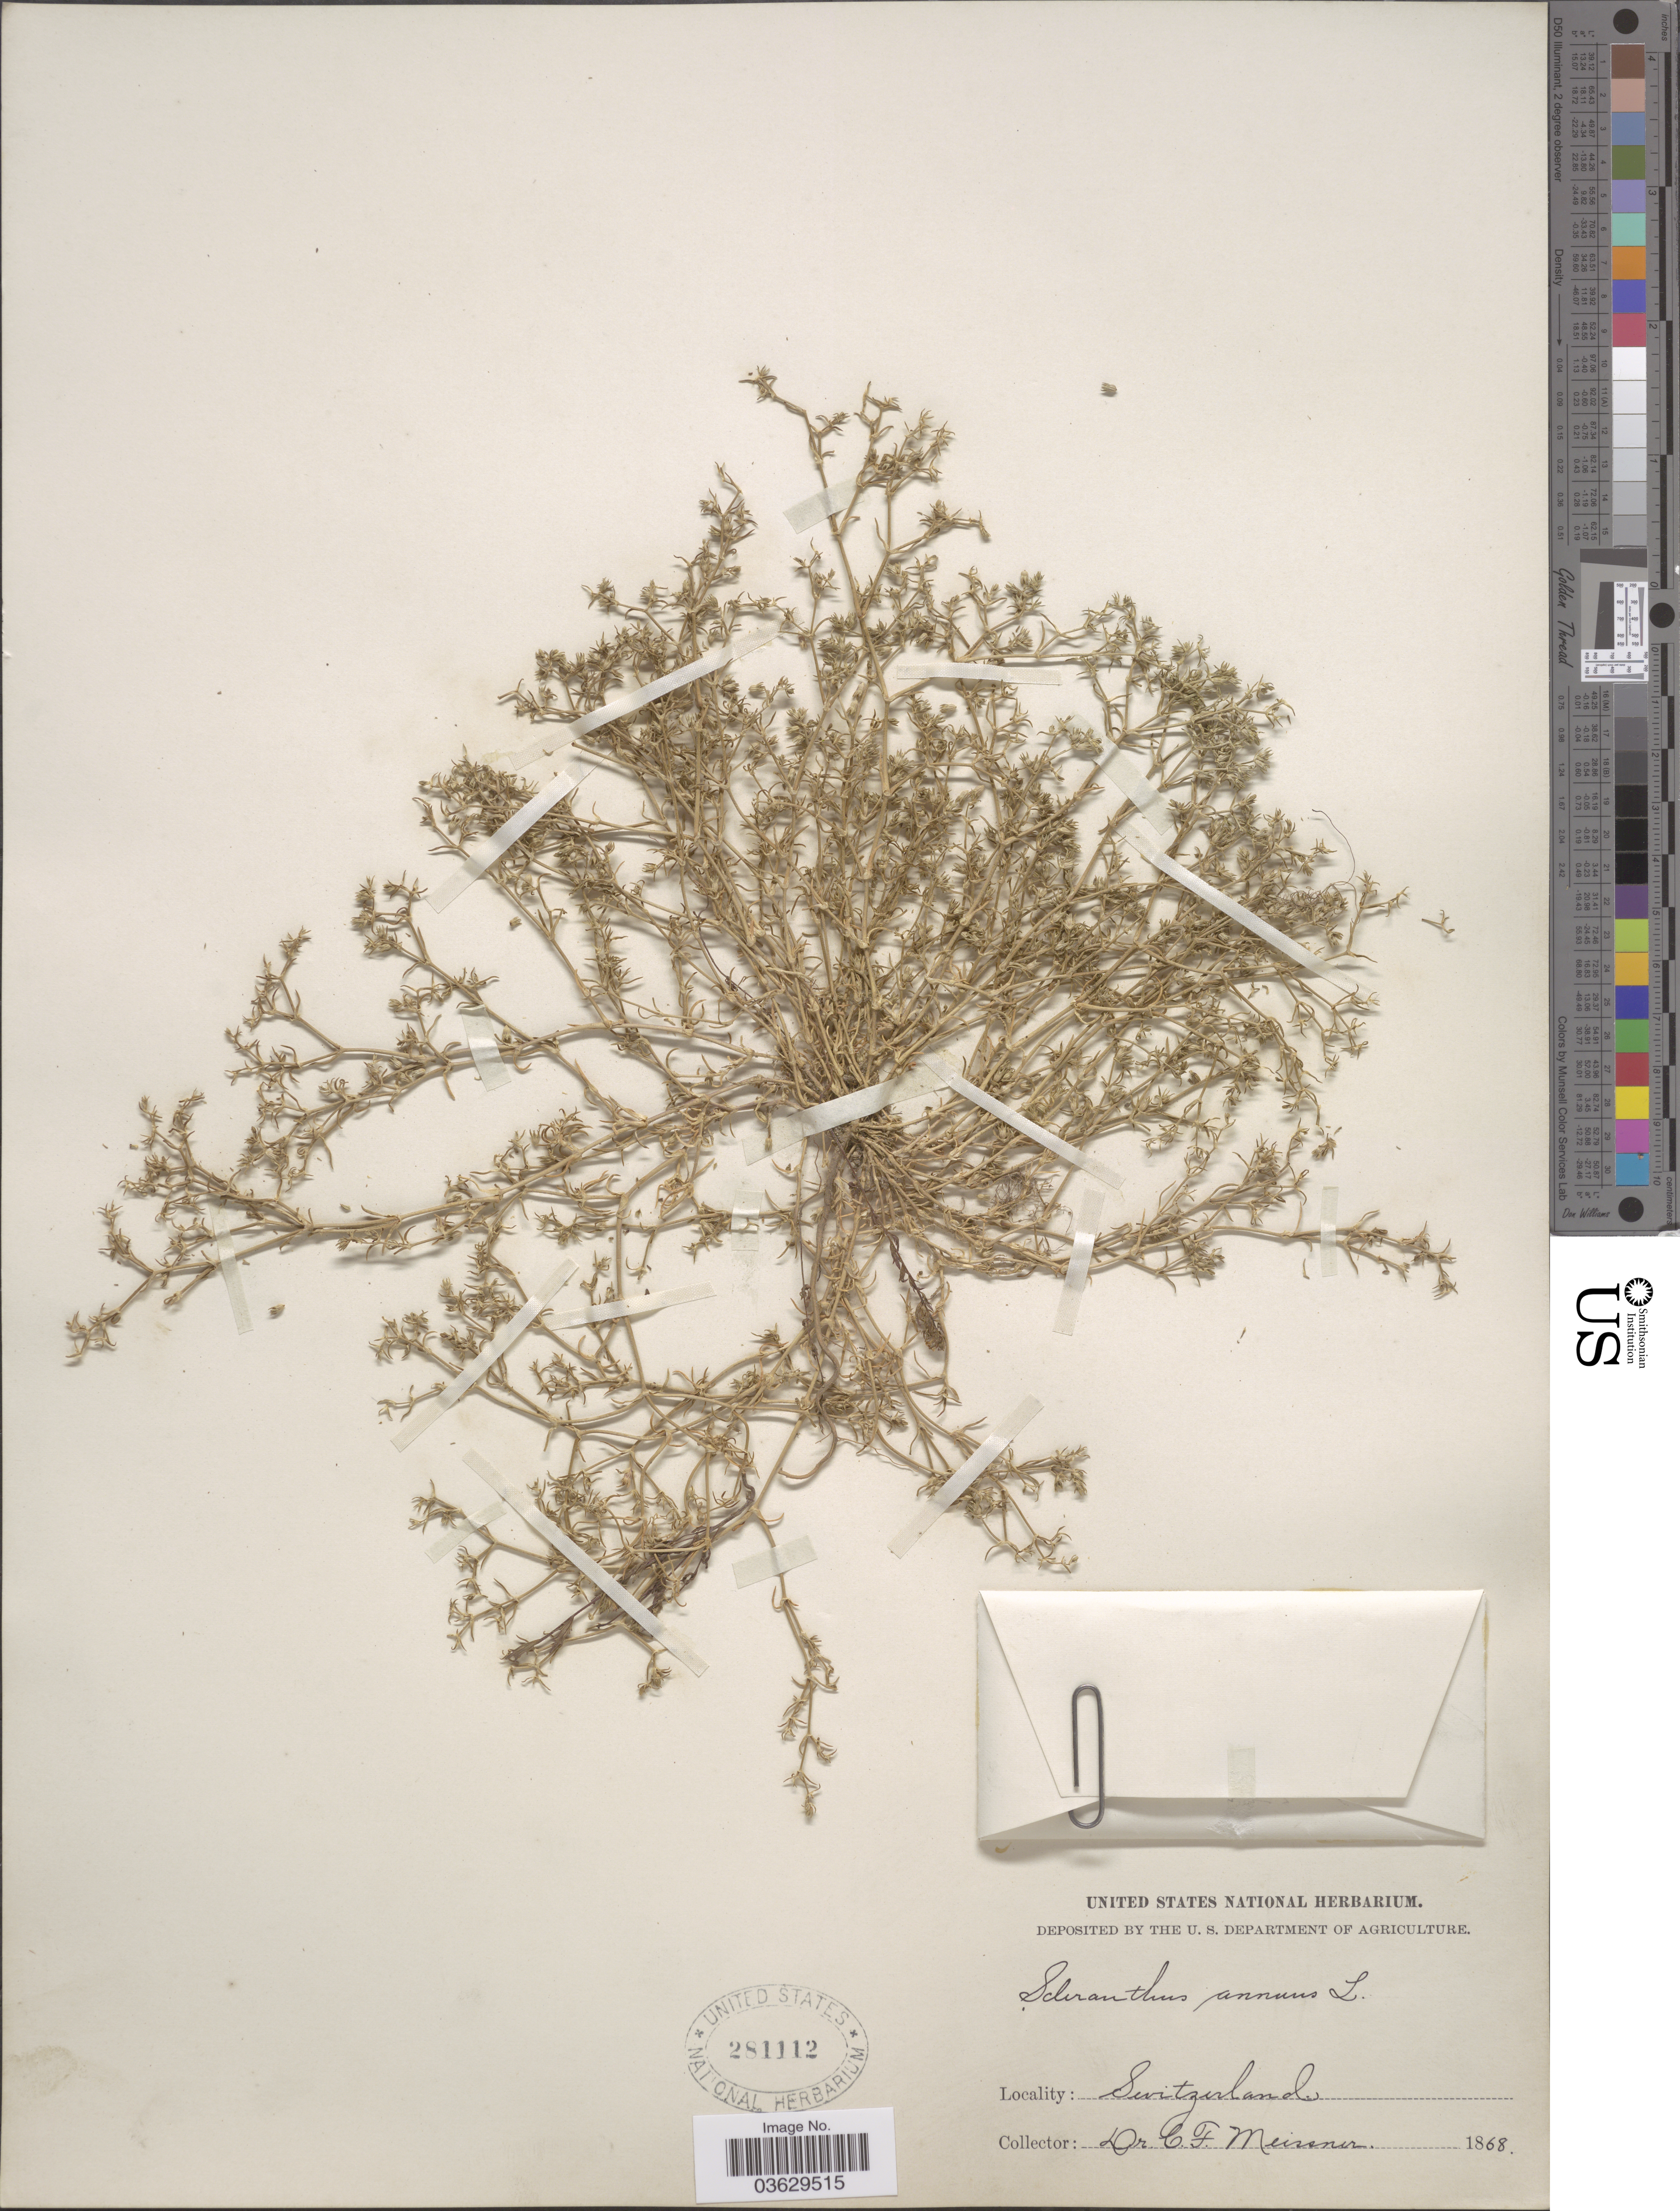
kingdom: Plantae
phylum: Tracheophyta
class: Magnoliopsida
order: Caryophyllales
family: Caryophyllaceae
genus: Scleranthus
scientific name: Scleranthus annuus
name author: L.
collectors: C. F. W. Meissner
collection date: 1868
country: Switzerland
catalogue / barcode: US 281112